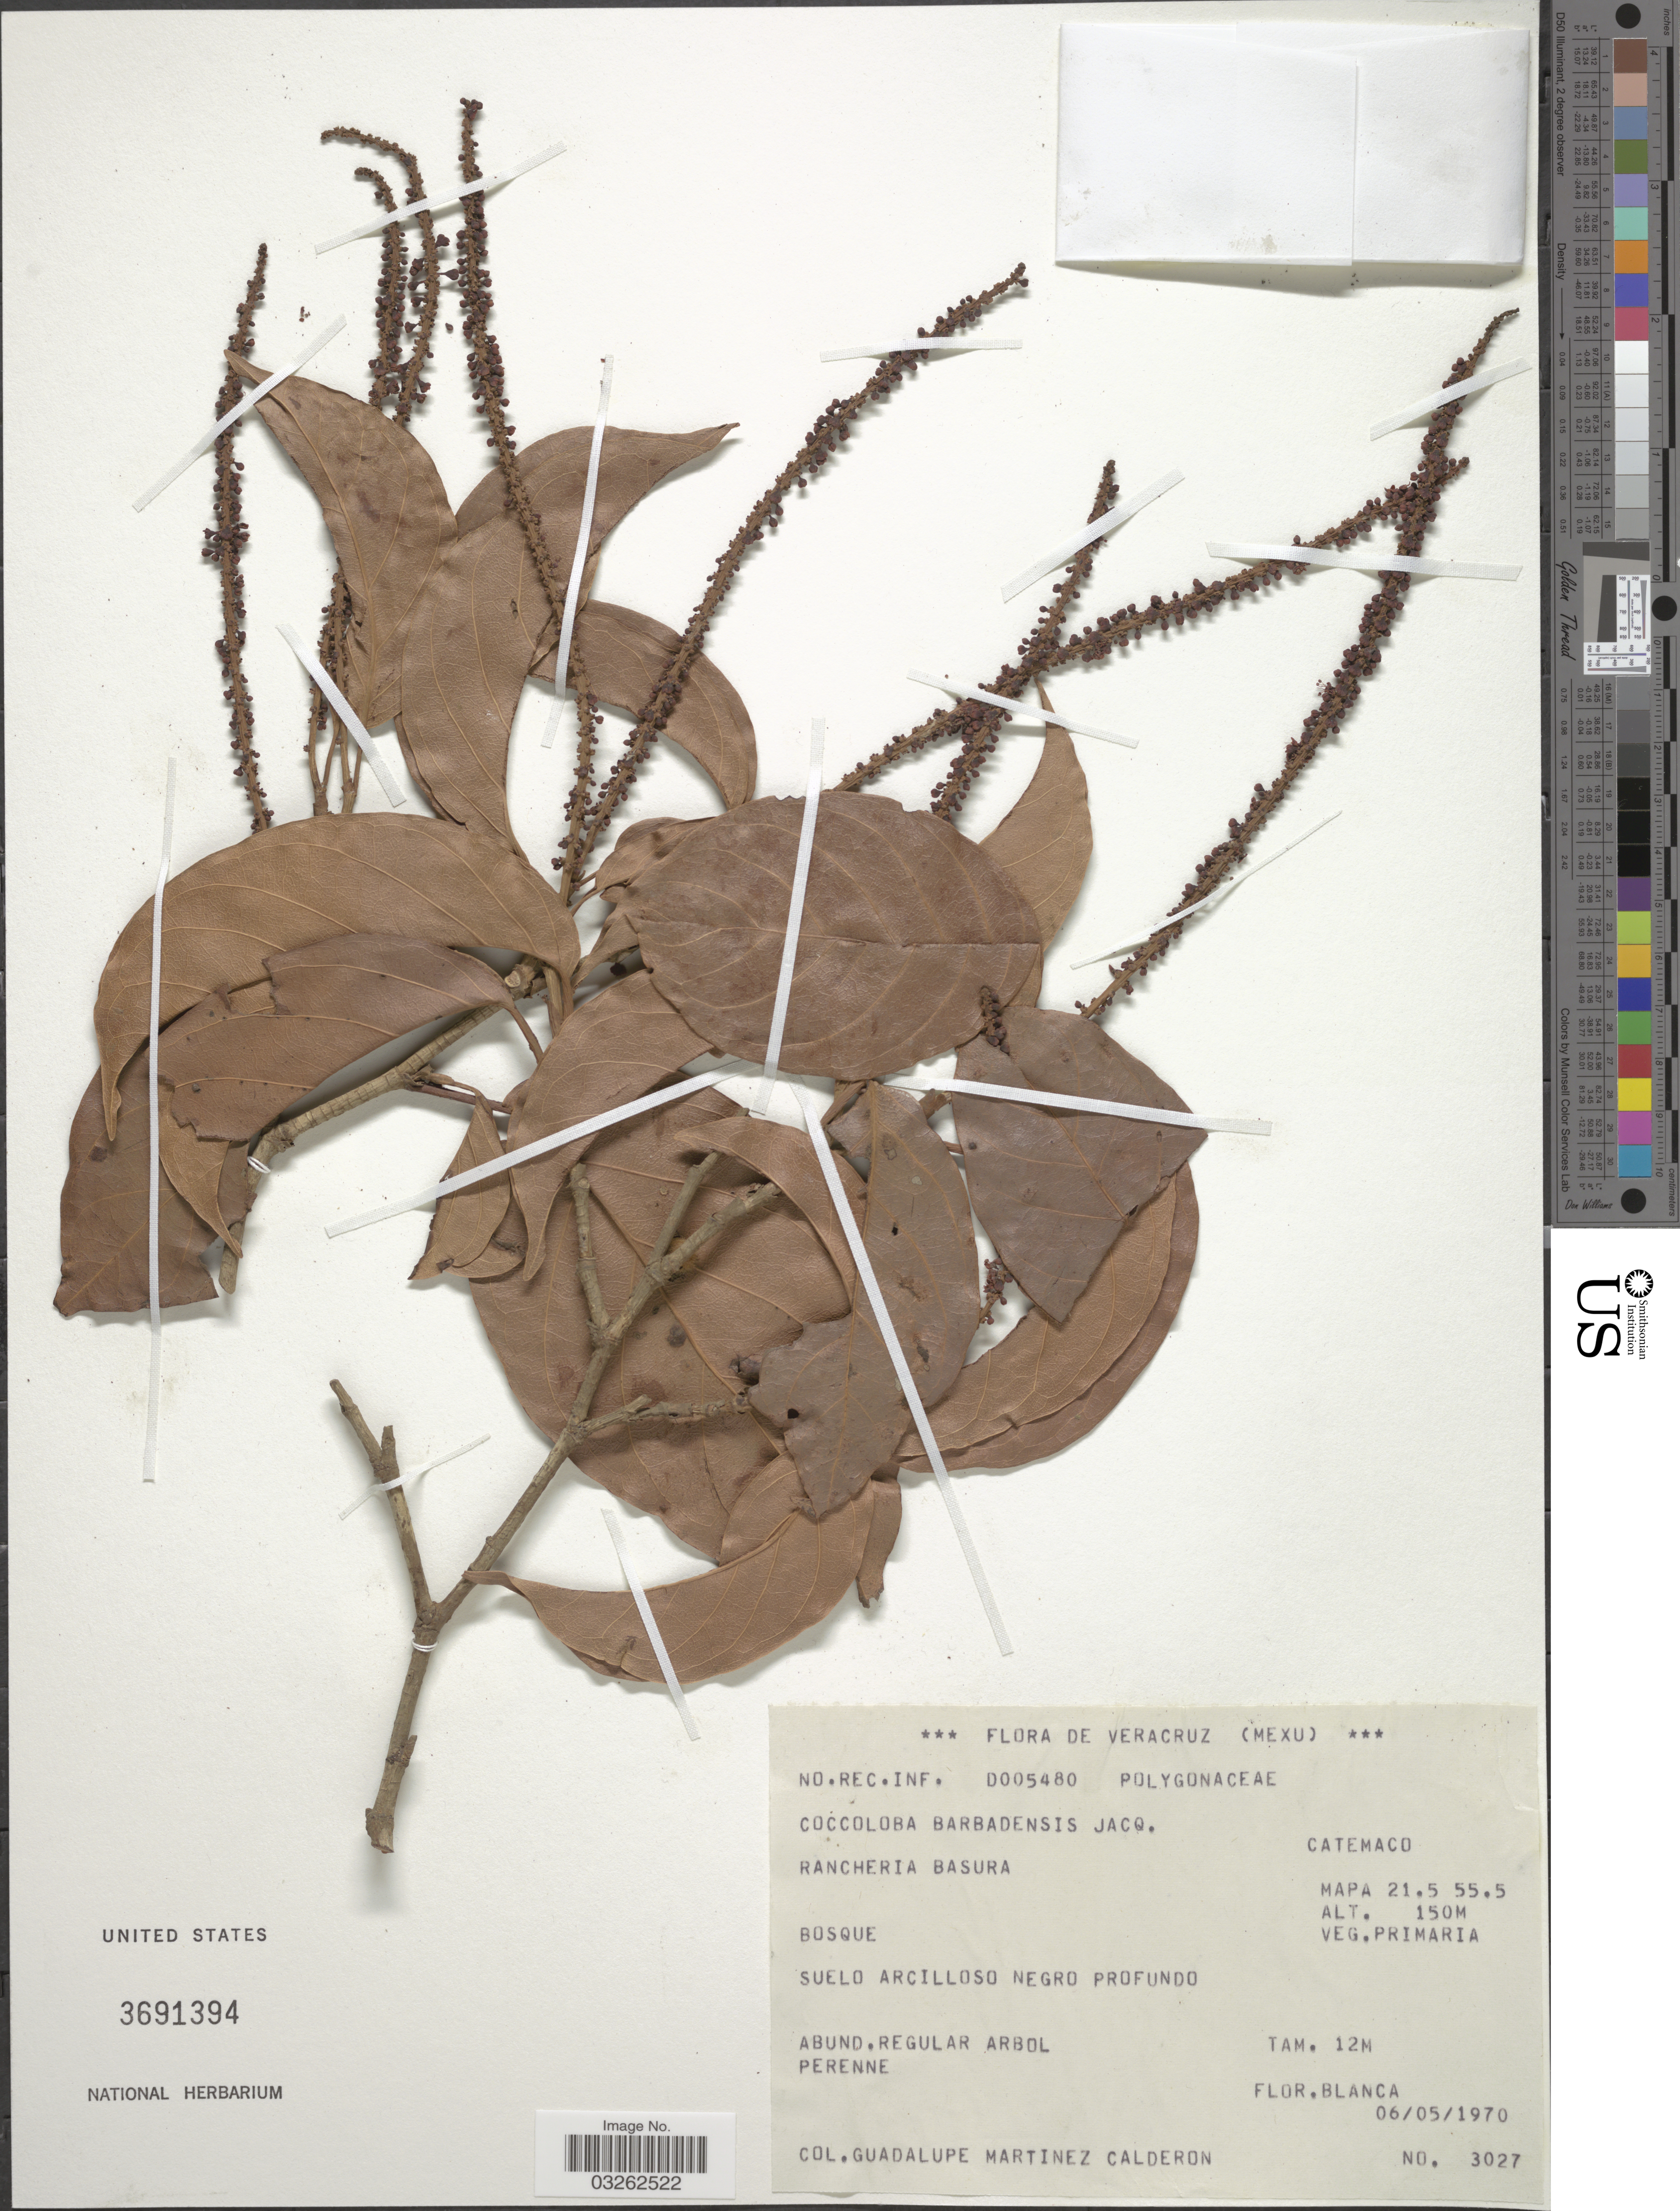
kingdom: Plantae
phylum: Tracheophyta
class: Magnoliopsida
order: Caryophyllales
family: Polygonaceae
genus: Coccoloba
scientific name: Coccoloba barbadensis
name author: Jacq.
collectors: G. Martinez-C.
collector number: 3027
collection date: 1970-05-06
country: Mexico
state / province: Veracruz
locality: Veracruz. Rancheria Basura. Mapa 21.5 55.5.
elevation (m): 150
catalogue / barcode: US 3691394